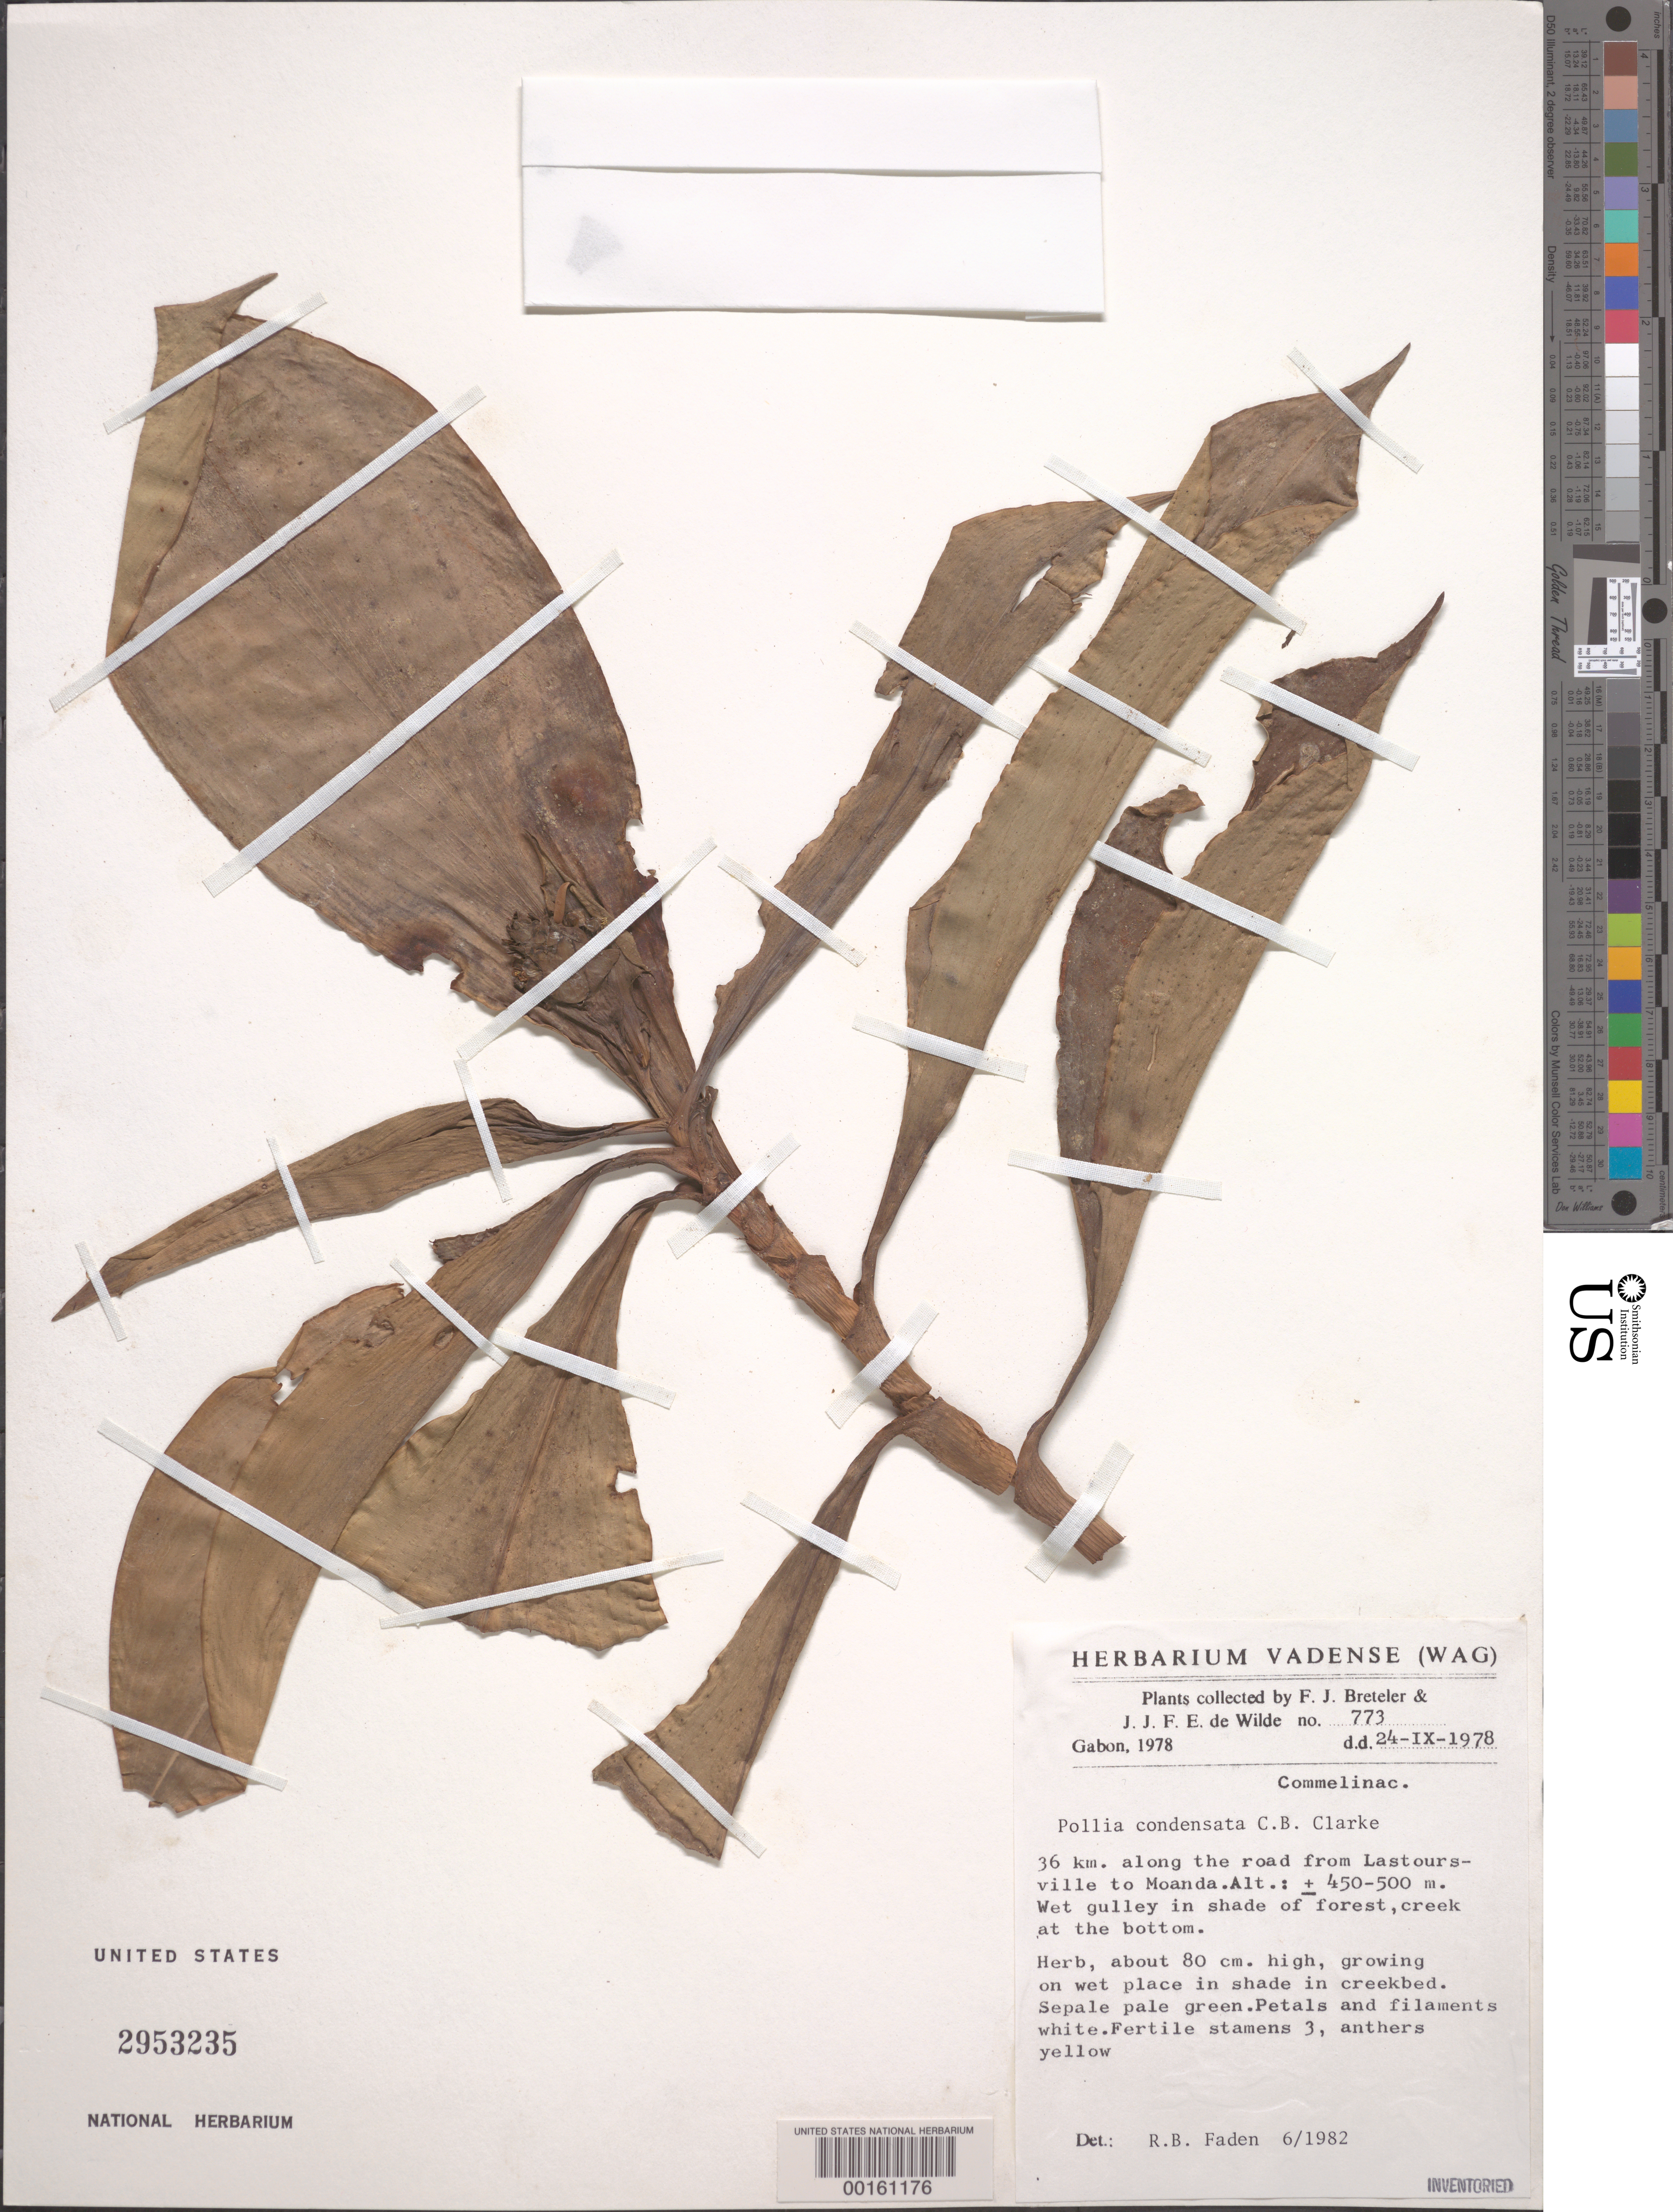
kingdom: Plantae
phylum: Tracheophyta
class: Liliopsida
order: Commelinales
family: Commelinaceae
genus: Pollia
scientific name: Pollia condensata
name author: C.B. Clarke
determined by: Faden, Robert B., (US), Smithsonian Institution - National Museum of Natural History (UNITED STATES)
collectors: F. J. Breteler & J.J. de Wilde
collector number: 773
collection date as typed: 24 Sep 1978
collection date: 1978-09-24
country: Gabon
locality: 36 km along road from Lastoursville to Moanda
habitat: Wet place in shade in creek bed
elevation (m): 450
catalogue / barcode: US 2953235